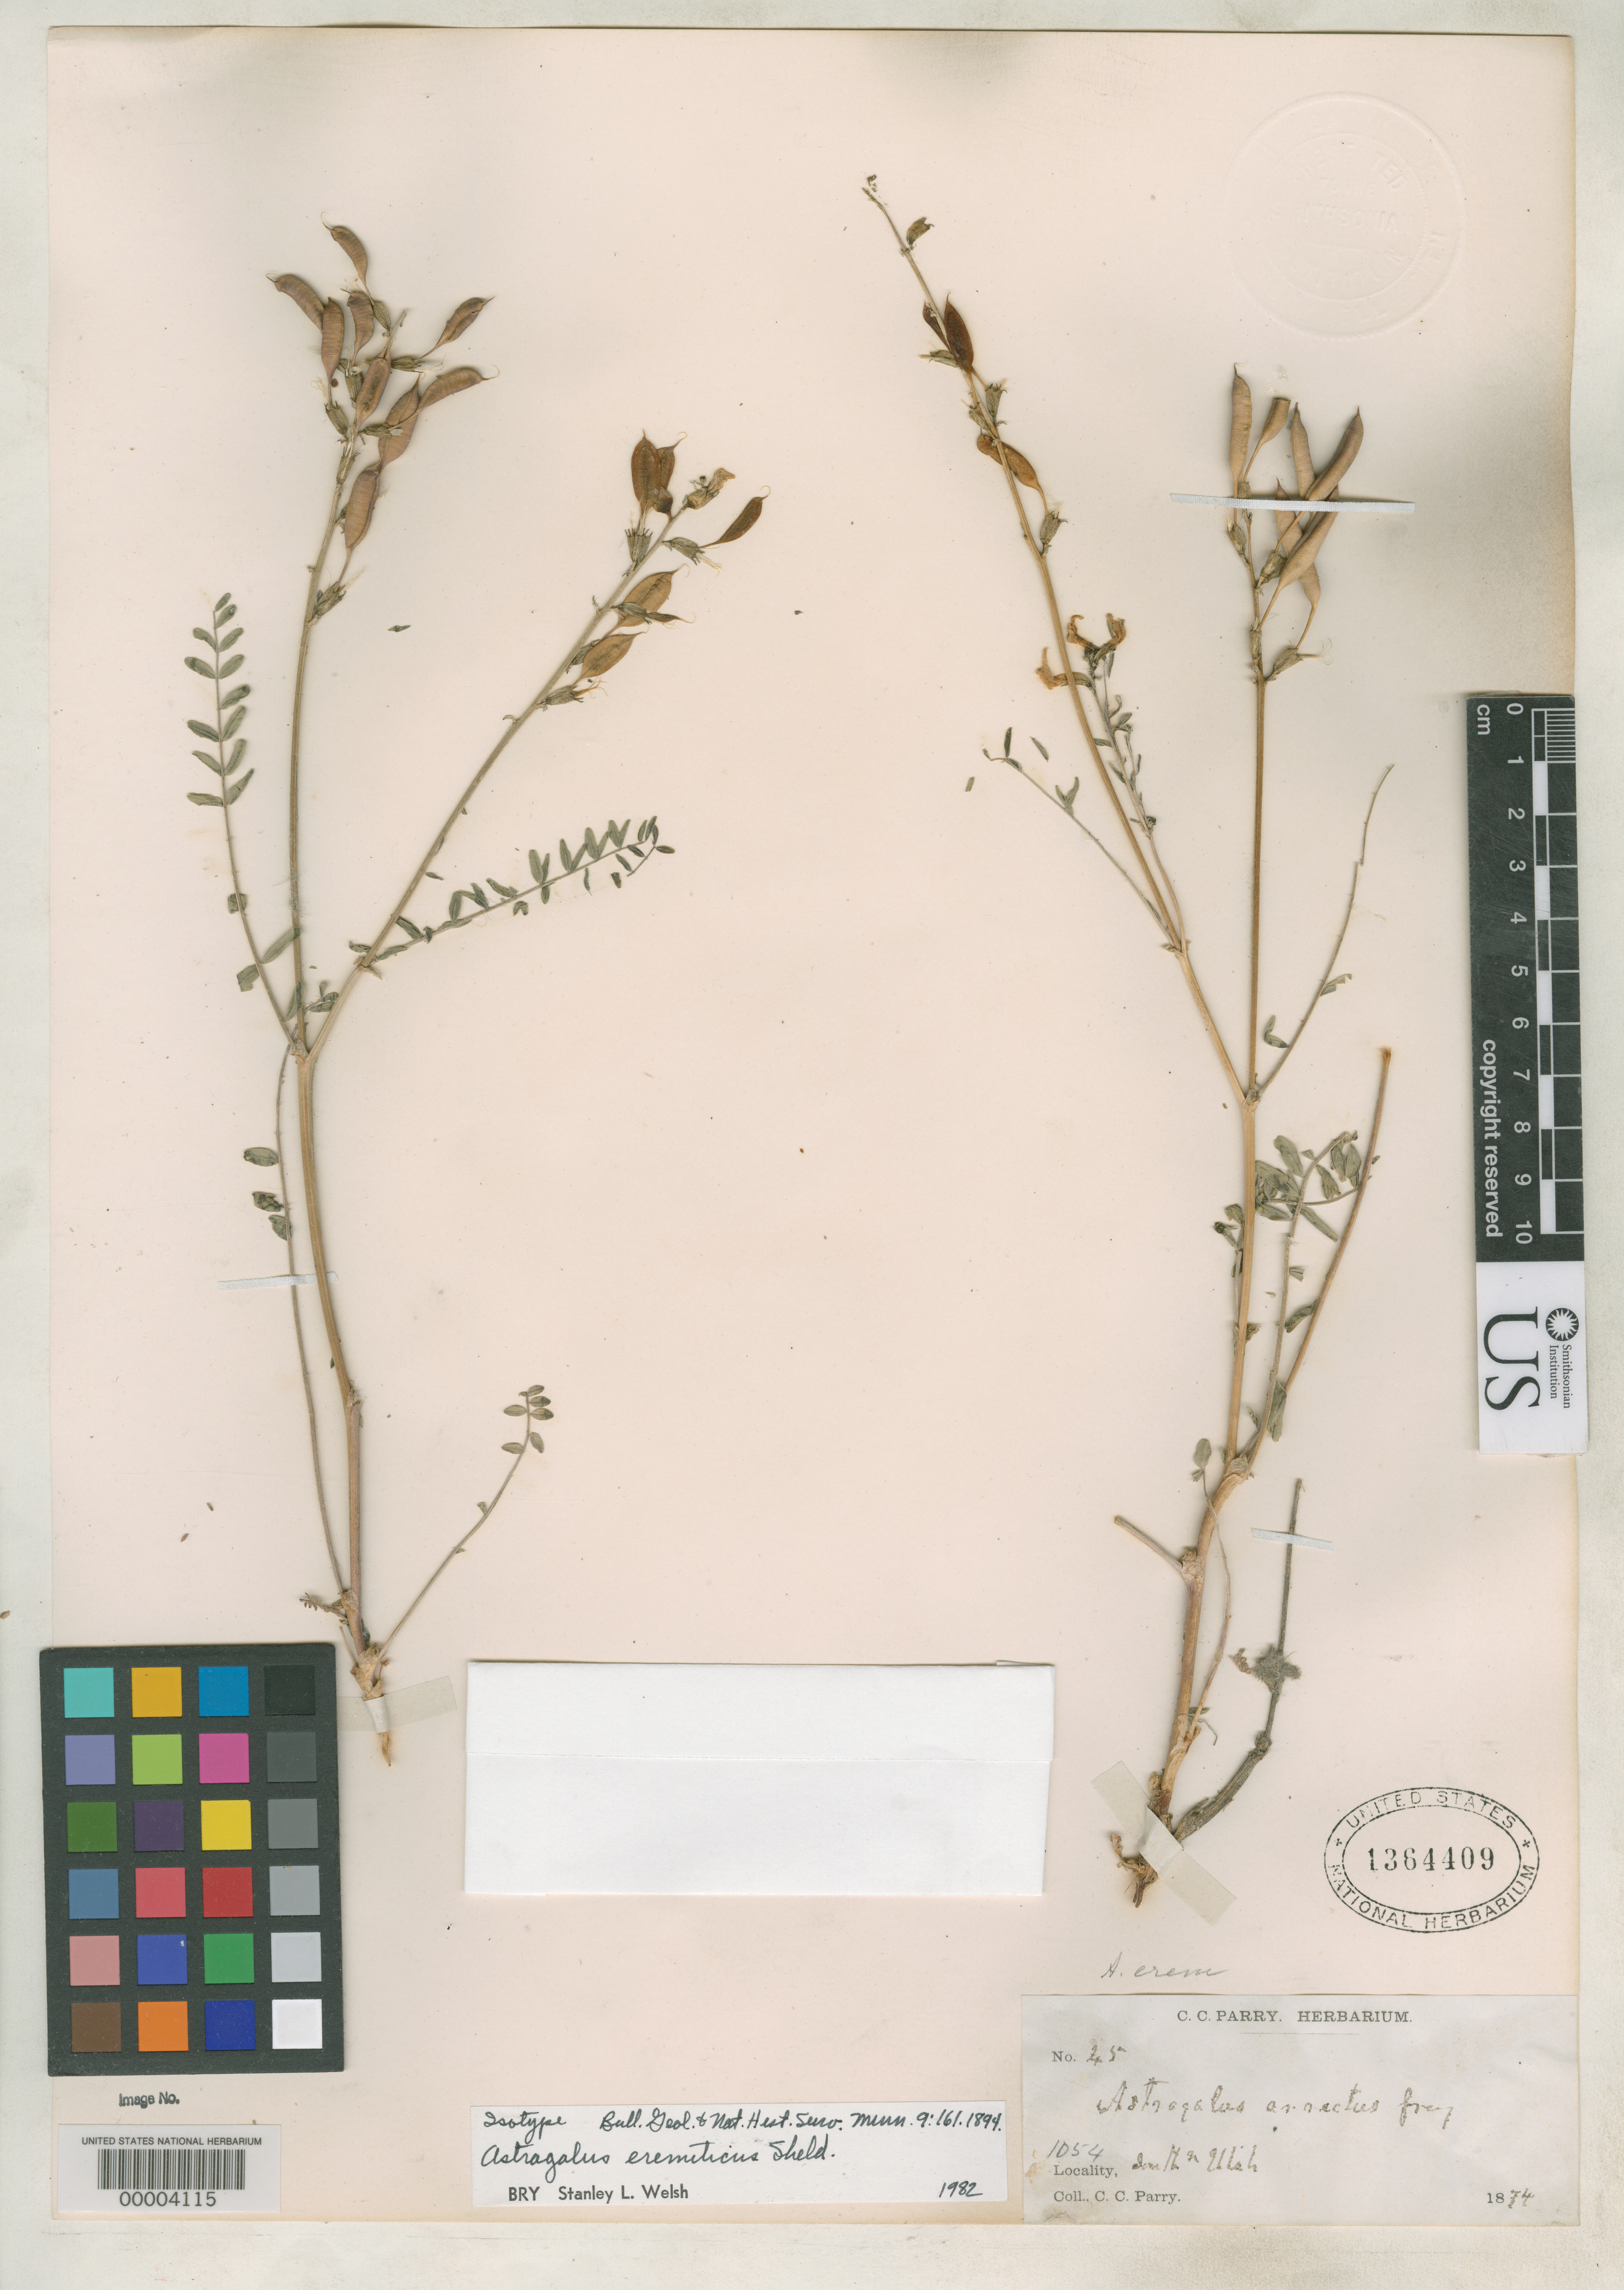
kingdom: Plantae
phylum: Tracheophyta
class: Magnoliopsida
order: Fabales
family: Fabaceae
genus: Astragalus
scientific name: Astragalus eremiticus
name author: E. Sheld.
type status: Isotype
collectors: C. C. Parry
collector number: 45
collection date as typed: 1874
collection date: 1874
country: United States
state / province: Nevada / Utah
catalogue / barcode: US 1364409